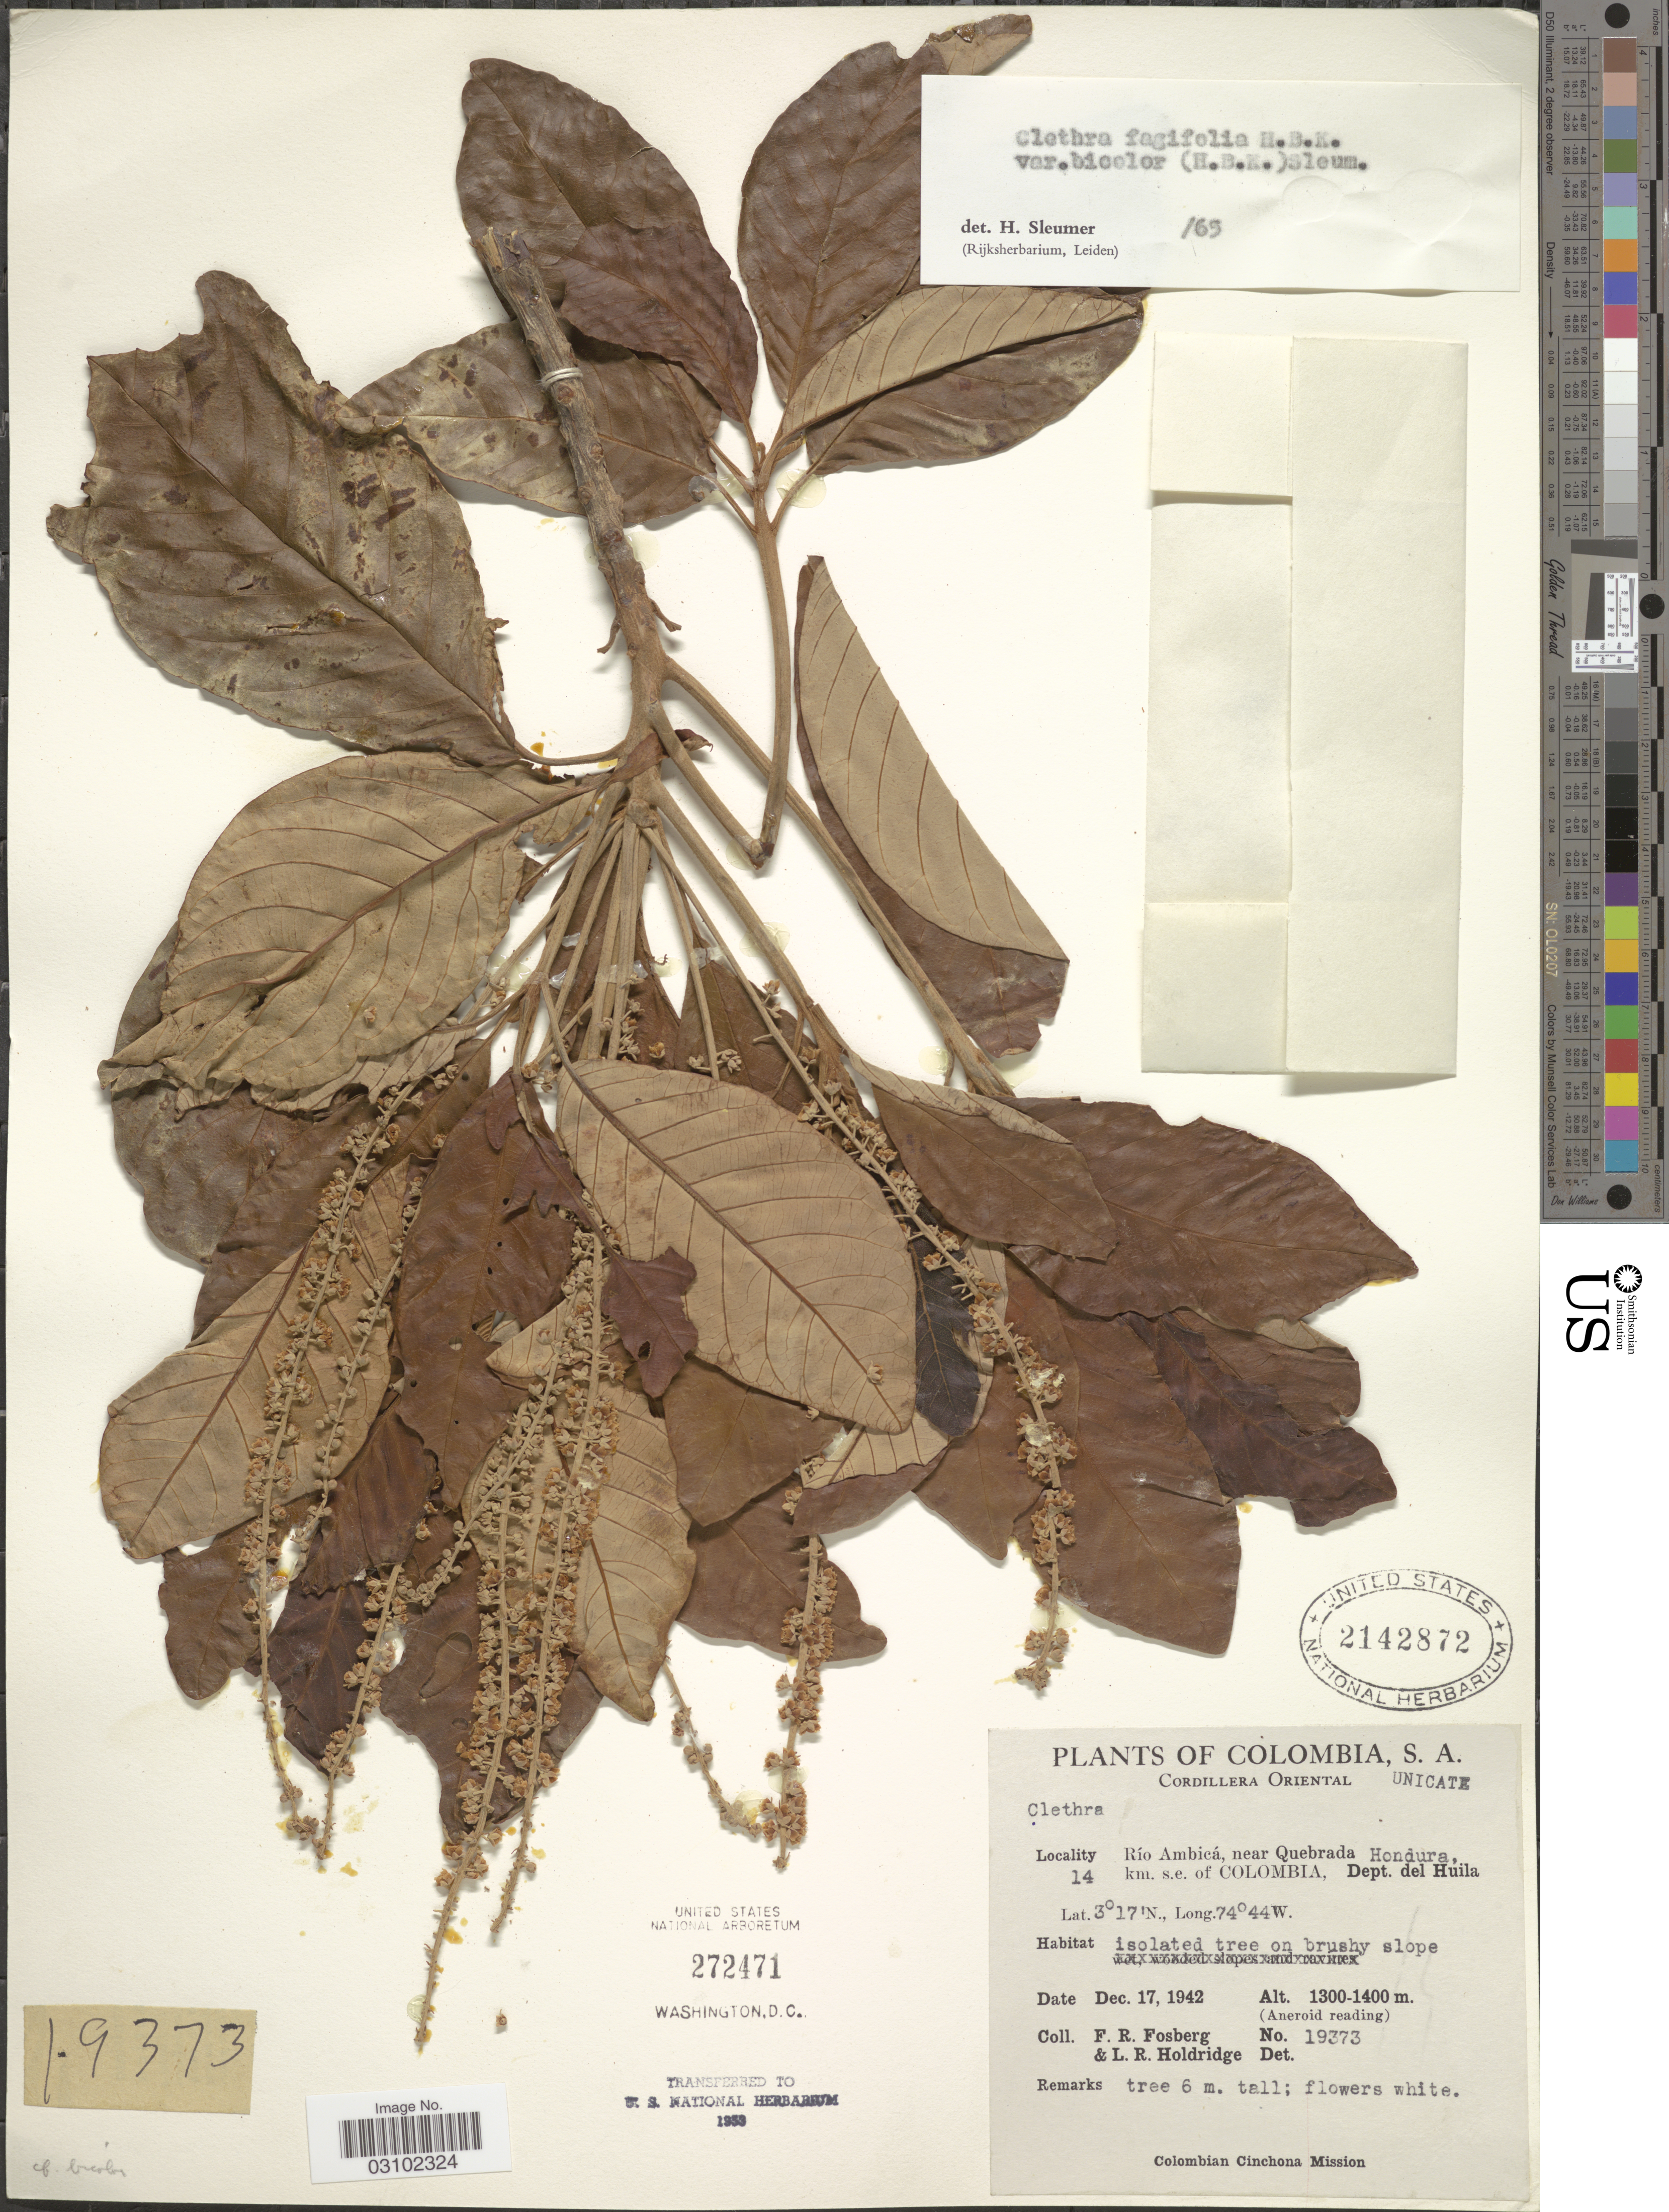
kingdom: Plantae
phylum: Tracheophyta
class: Magnoliopsida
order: Ericales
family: Clethraceae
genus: Clethra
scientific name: Clethra fagifolia var. bicolor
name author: Kunth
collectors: F. R. Fosberg & L. Holdrige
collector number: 19373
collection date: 1942-12-17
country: Colombia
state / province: Huila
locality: Cordillera Oriental, Río Ambicá, near Quebrada Hondura, 14 km s.e. of Colombia, Dept. del Huila.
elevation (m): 1300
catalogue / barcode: US 2142872